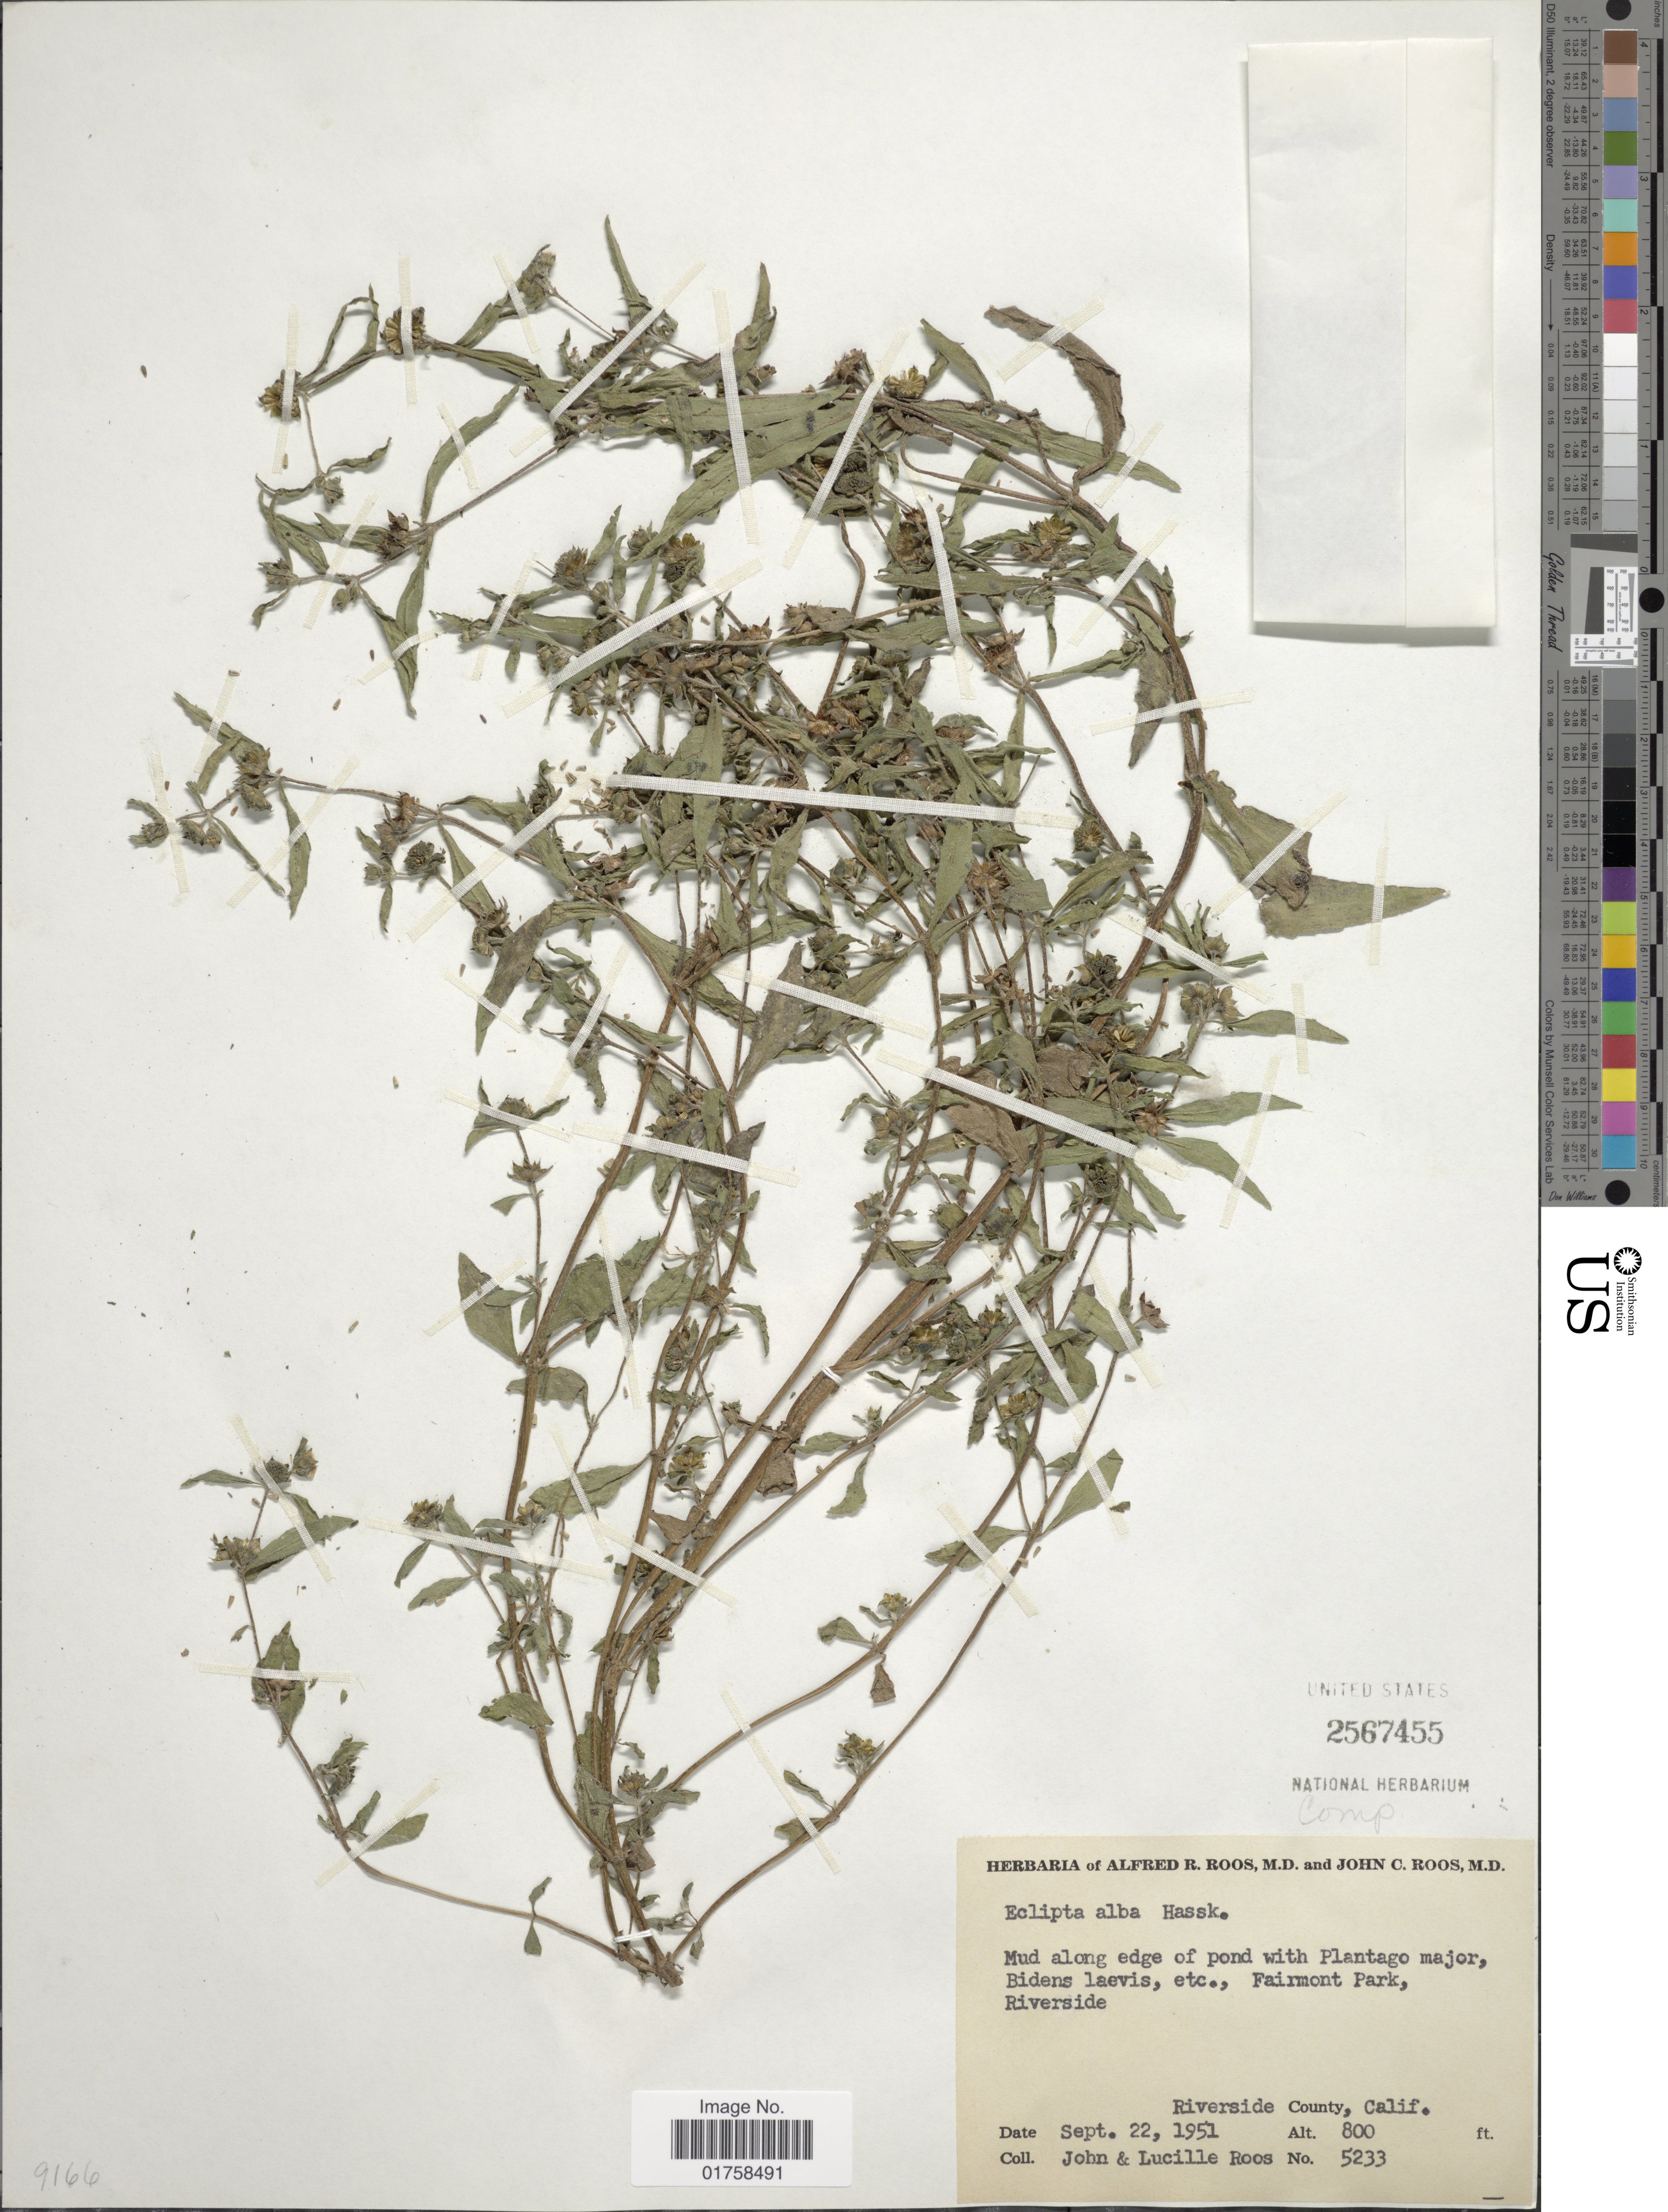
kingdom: Plantae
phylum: Tracheophyta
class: Magnoliopsida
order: Asterales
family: Asteraceae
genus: Eclipta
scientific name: Eclipta alba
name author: (L.) Hassk.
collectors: J. C. Roos & L. Roos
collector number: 5233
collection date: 1951-09-22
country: United States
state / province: California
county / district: Riverside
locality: Mud along edge of pond with Plantago major, bidens laevis, etc., Fairmont Park, Riverside. Riverside County, Calif.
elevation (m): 244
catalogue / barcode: US 2567455